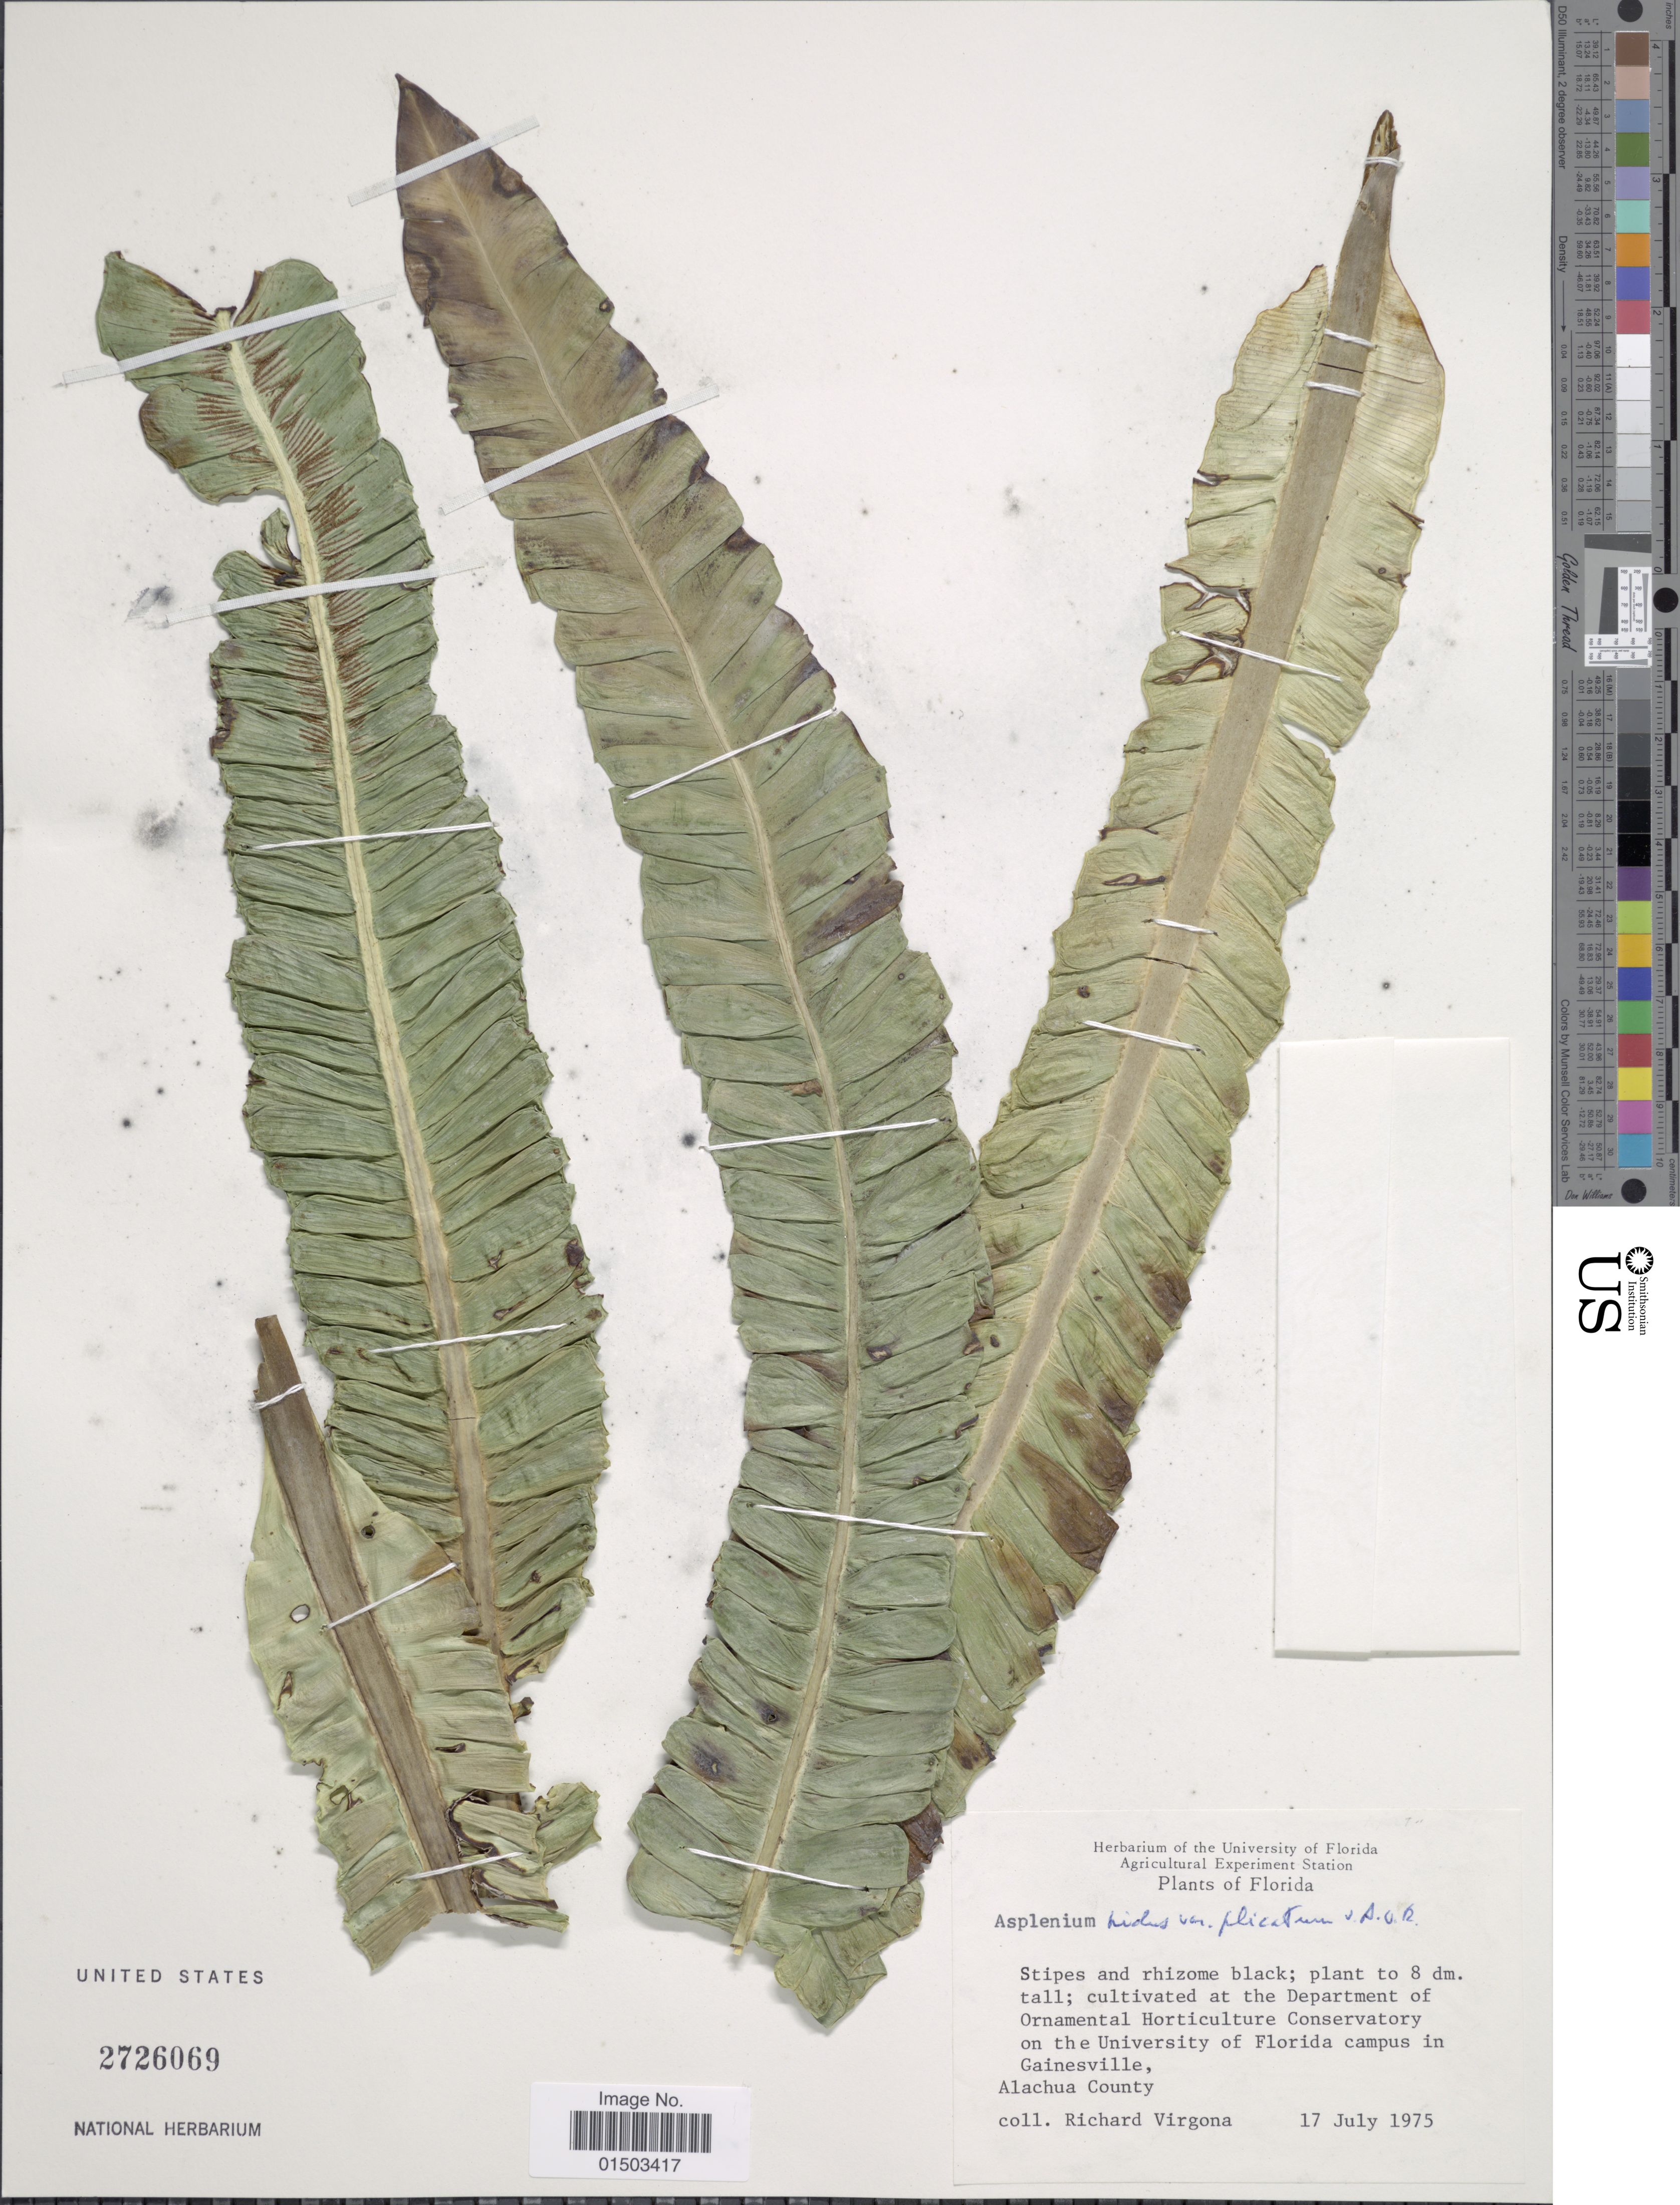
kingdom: Plantae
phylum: Tracheophyta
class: Polypodiopsida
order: Polypodiales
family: Aspleniaceae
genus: Asplenium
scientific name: Asplenium nidus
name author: L.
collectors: R. Virgona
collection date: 1975-07-17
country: United States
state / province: Florida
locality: Cultivated at department of Ornamental Horticulture Conservatory on the University of Florida campus in Gainesville.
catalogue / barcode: US 2726069